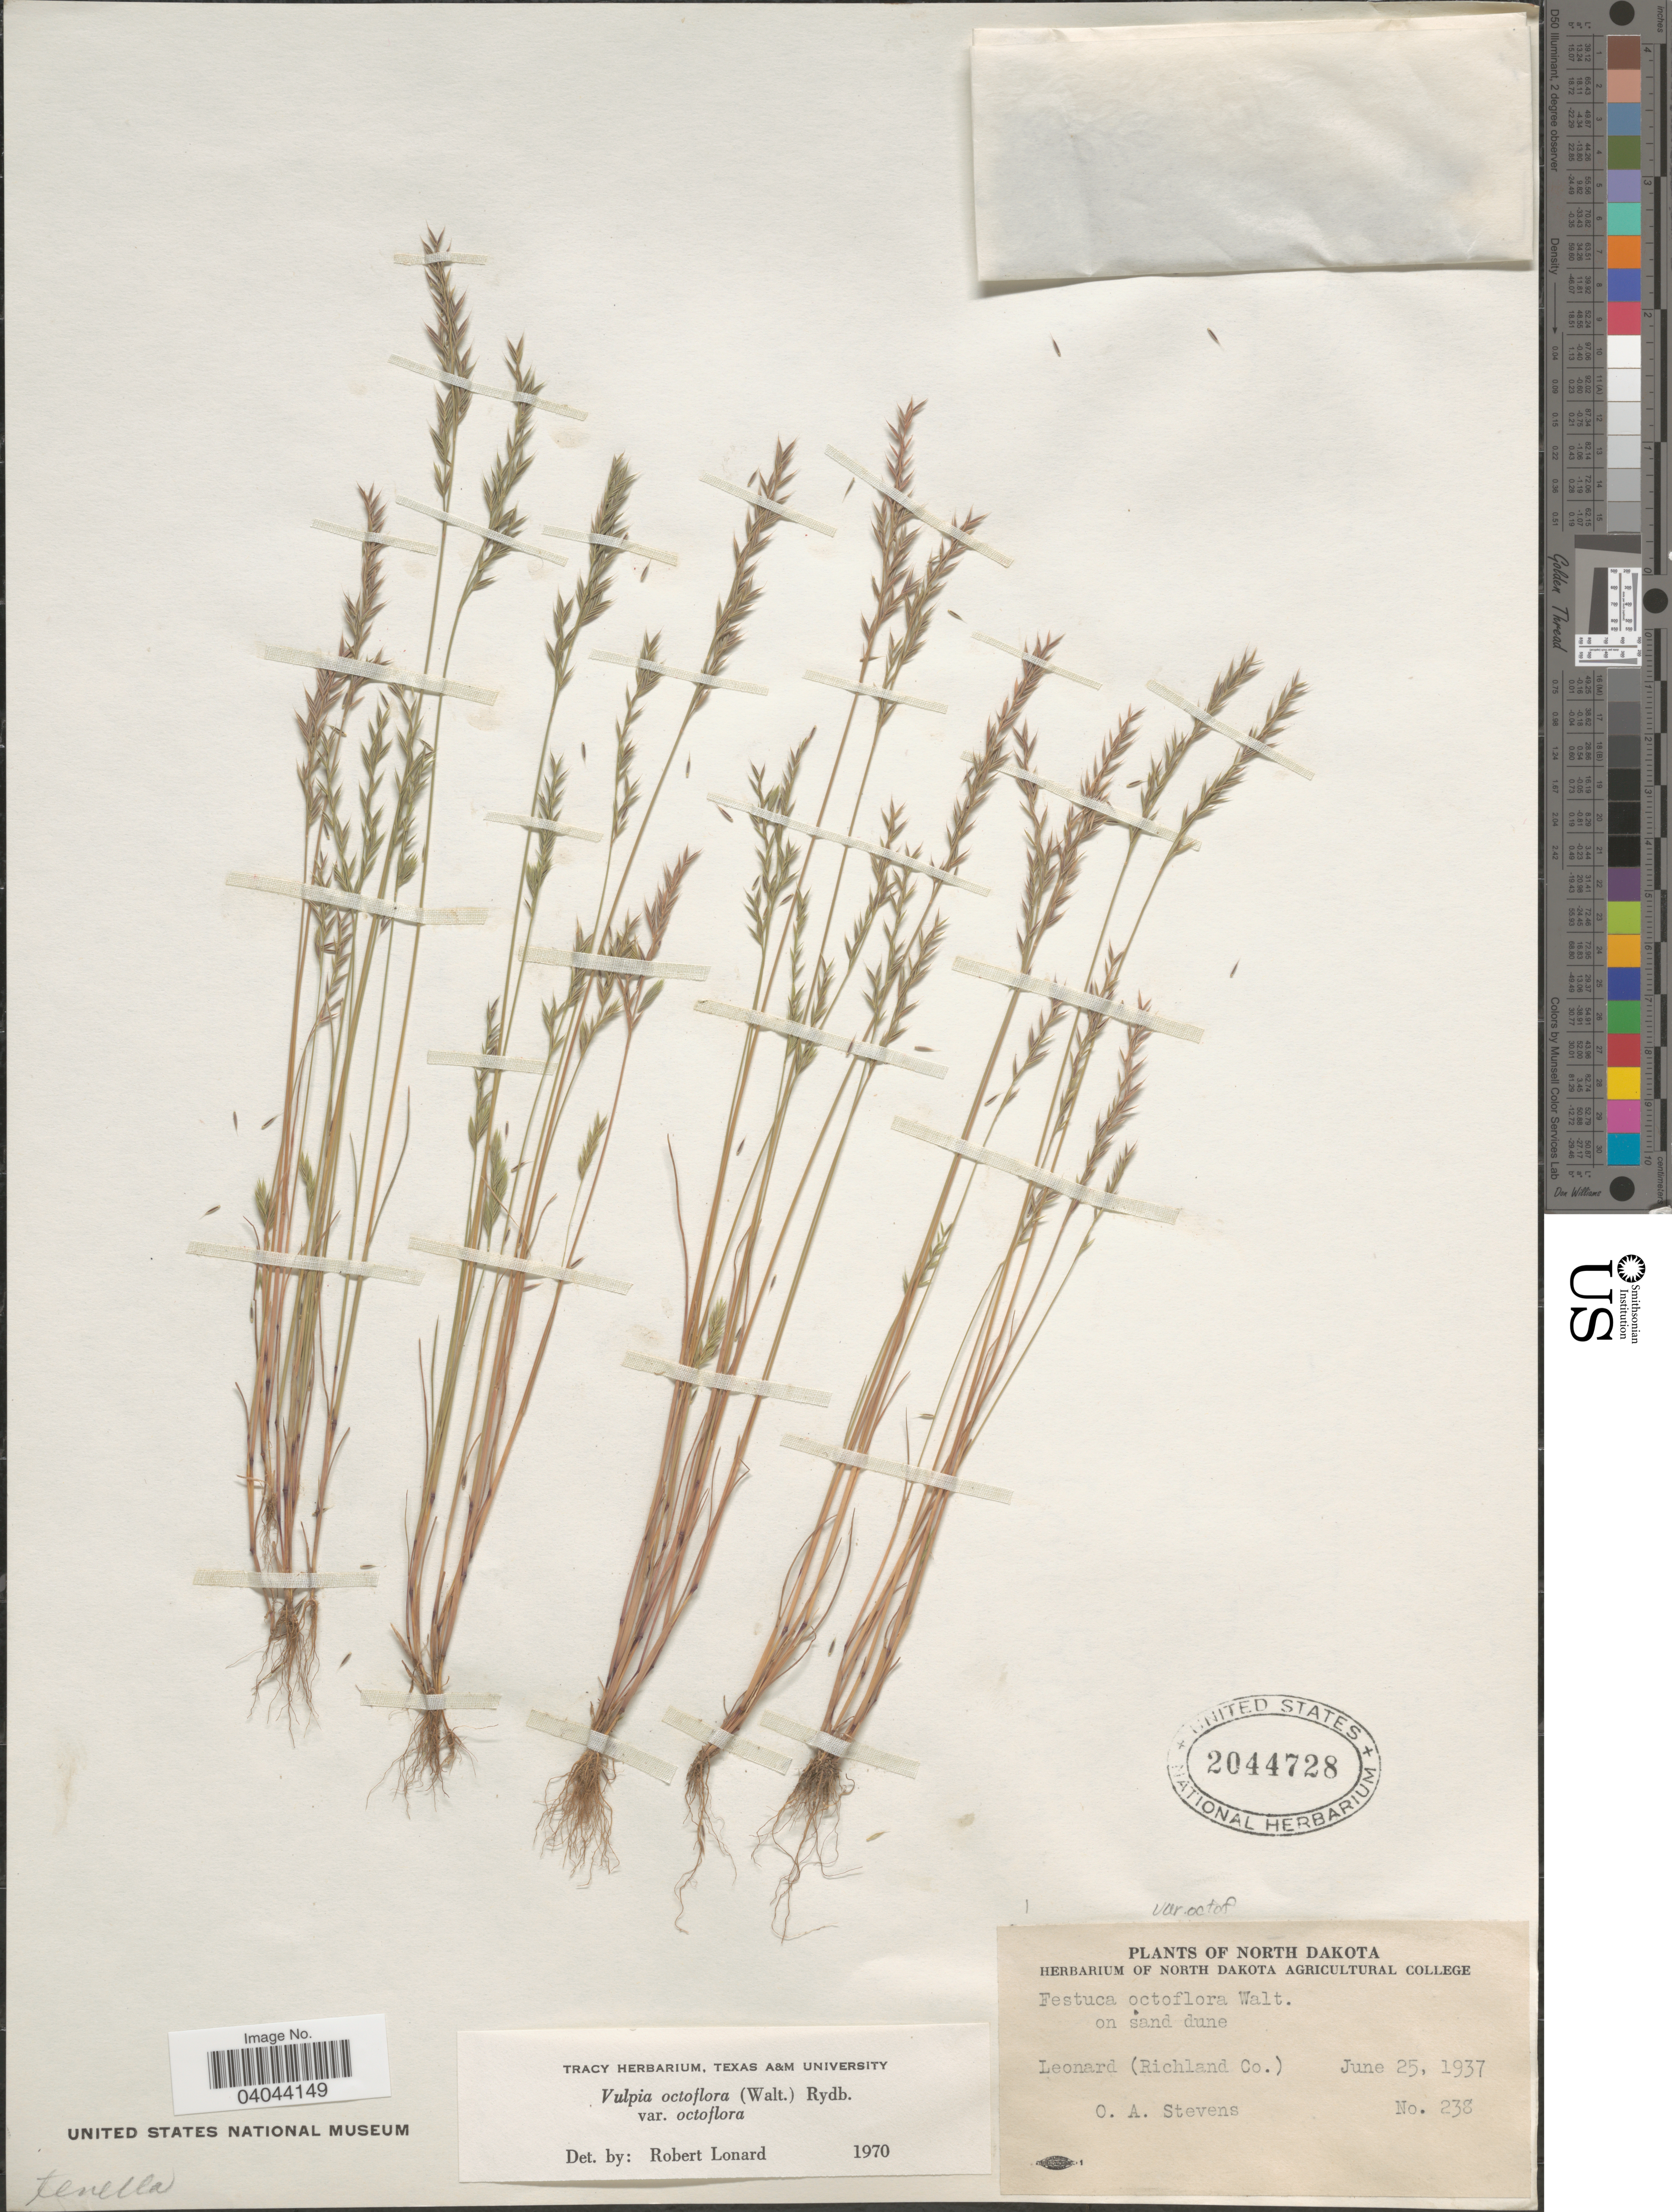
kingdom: Plantae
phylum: Tracheophyta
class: Liliopsida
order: Poales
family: Poaceae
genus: Festuca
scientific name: Festuca octoflora var. octoflora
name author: Walter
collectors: O. A. Stevens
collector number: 238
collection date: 1937-06-25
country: United States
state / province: North Dakota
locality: Leonard (Richland Co.).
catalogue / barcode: US 2044728